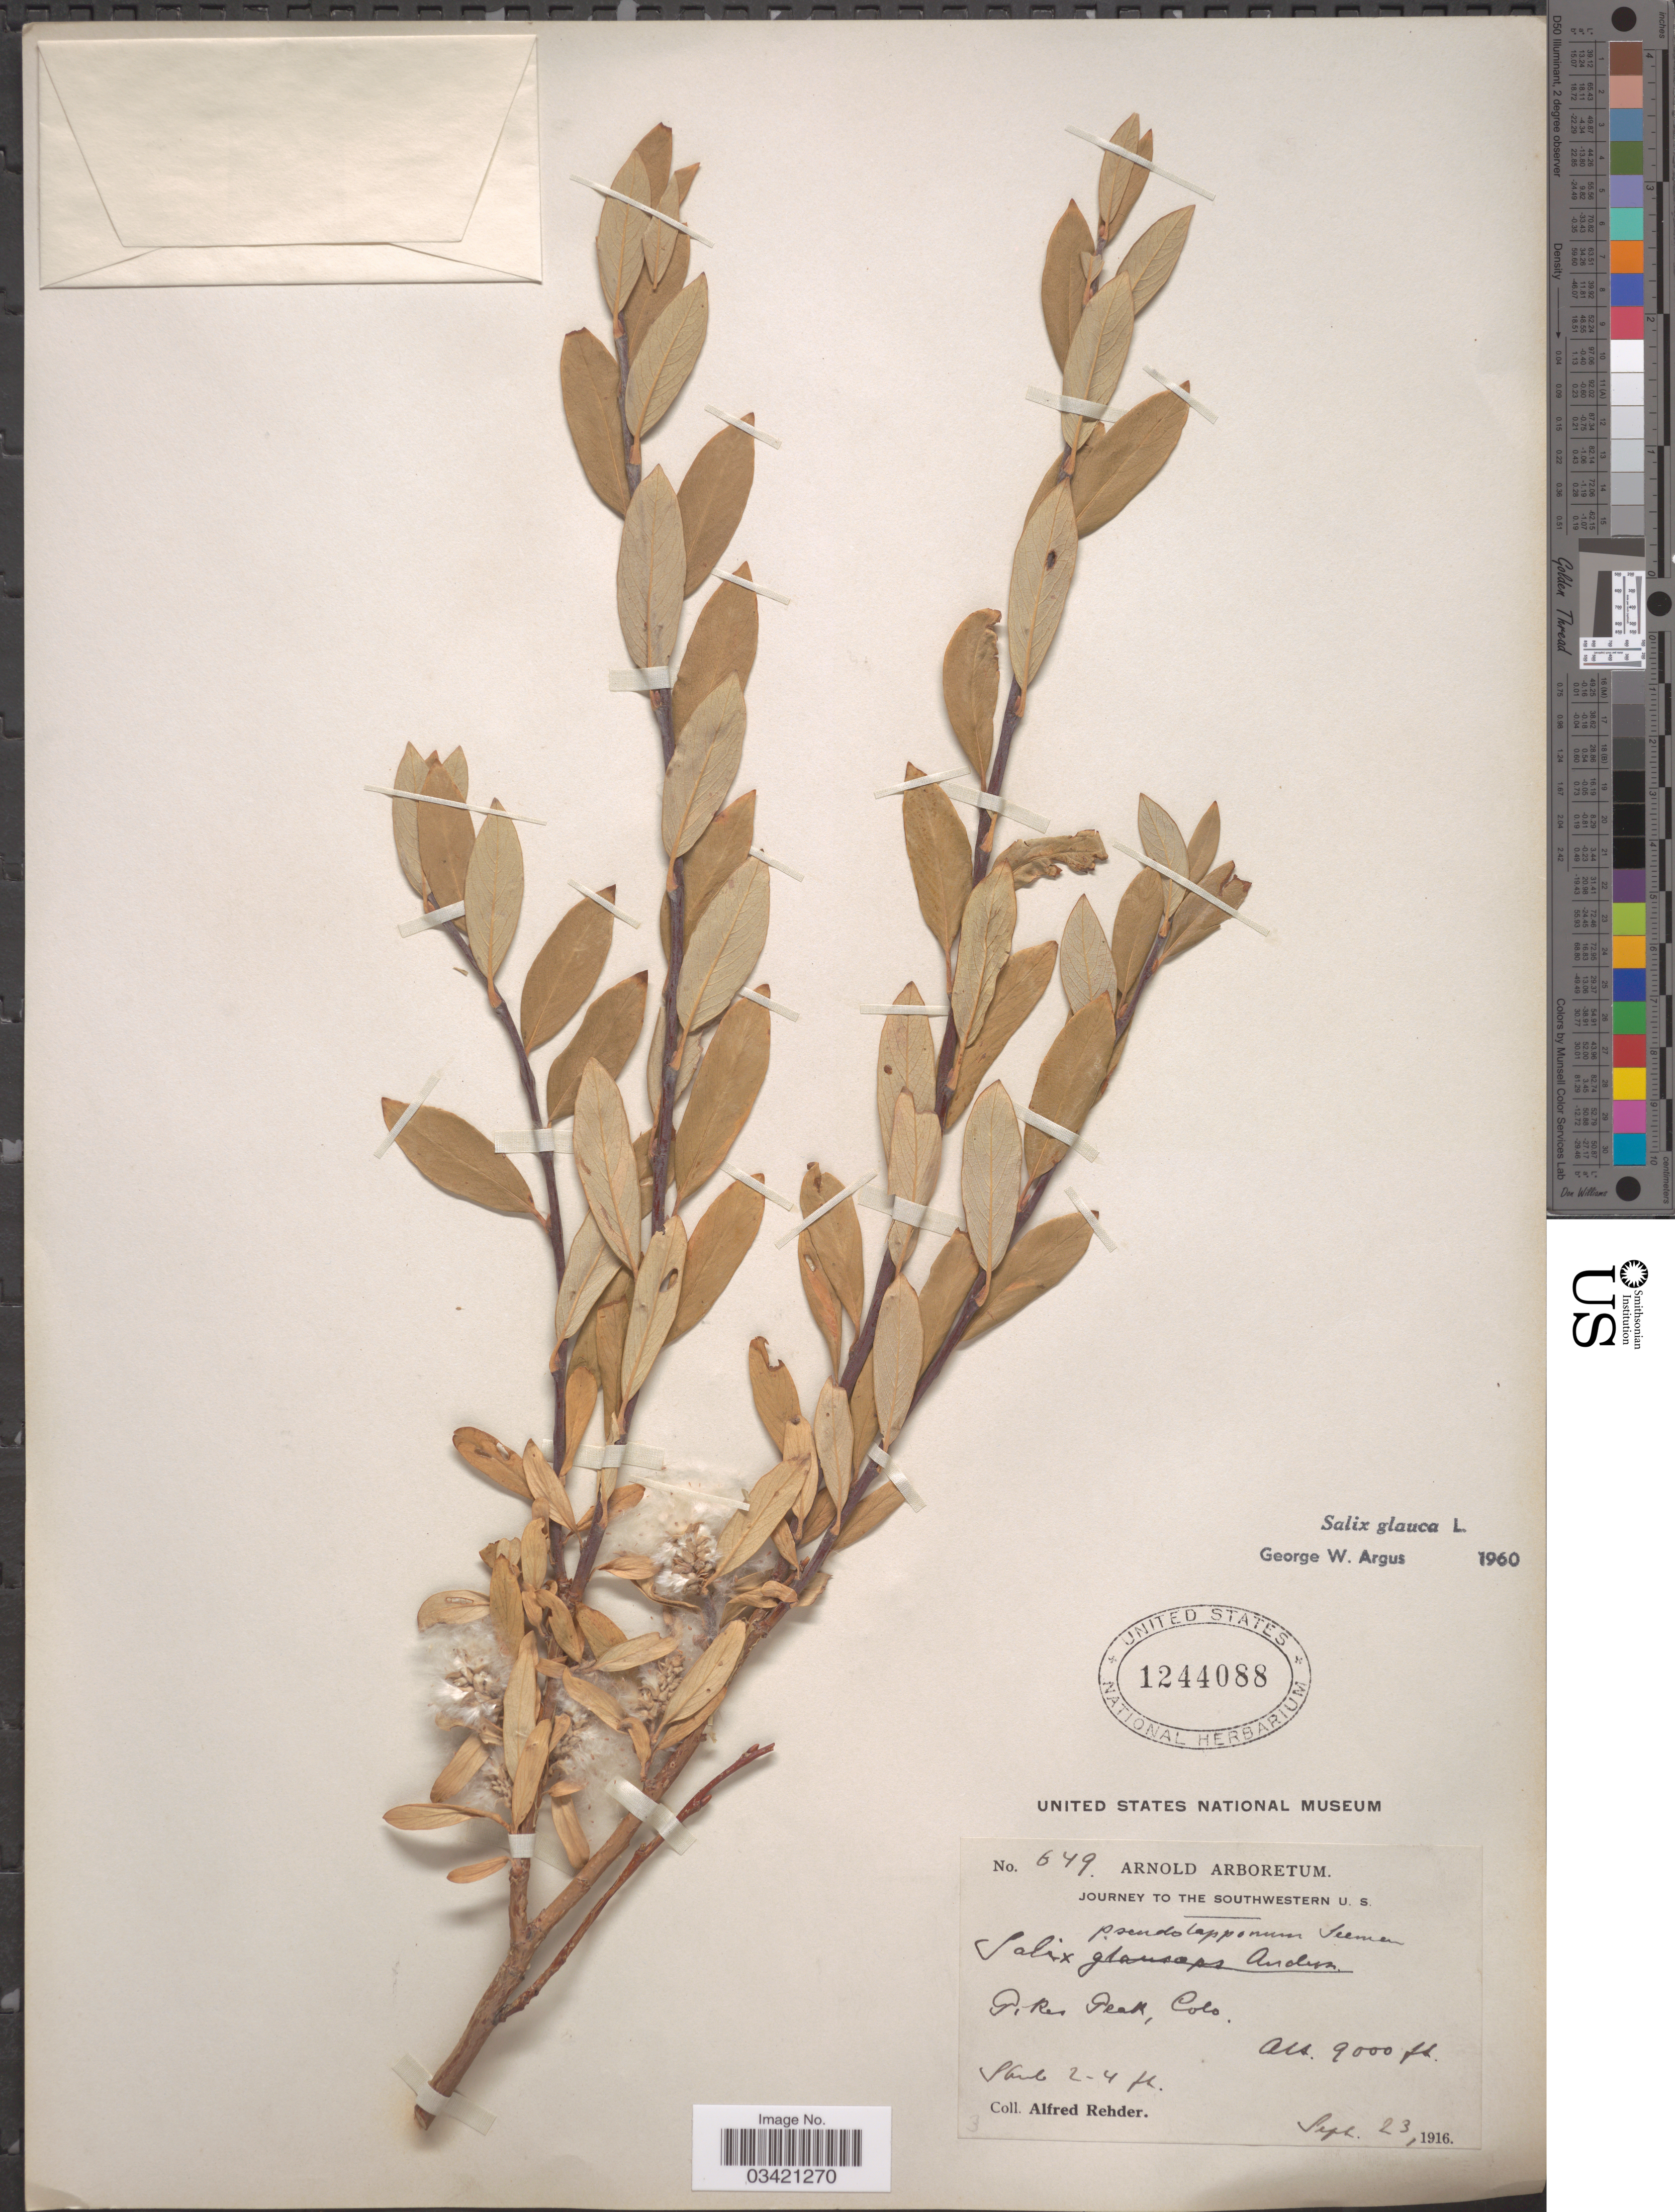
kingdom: Plantae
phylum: Tracheophyta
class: Magnoliopsida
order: Malpighiales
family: Salicaceae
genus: Salix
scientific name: Salix glauca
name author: L.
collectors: A. Rehder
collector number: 649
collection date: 1916-09-23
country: United States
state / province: Colorado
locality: Southwestern U. S. Pike's Peak.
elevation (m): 2743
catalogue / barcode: US 1244088